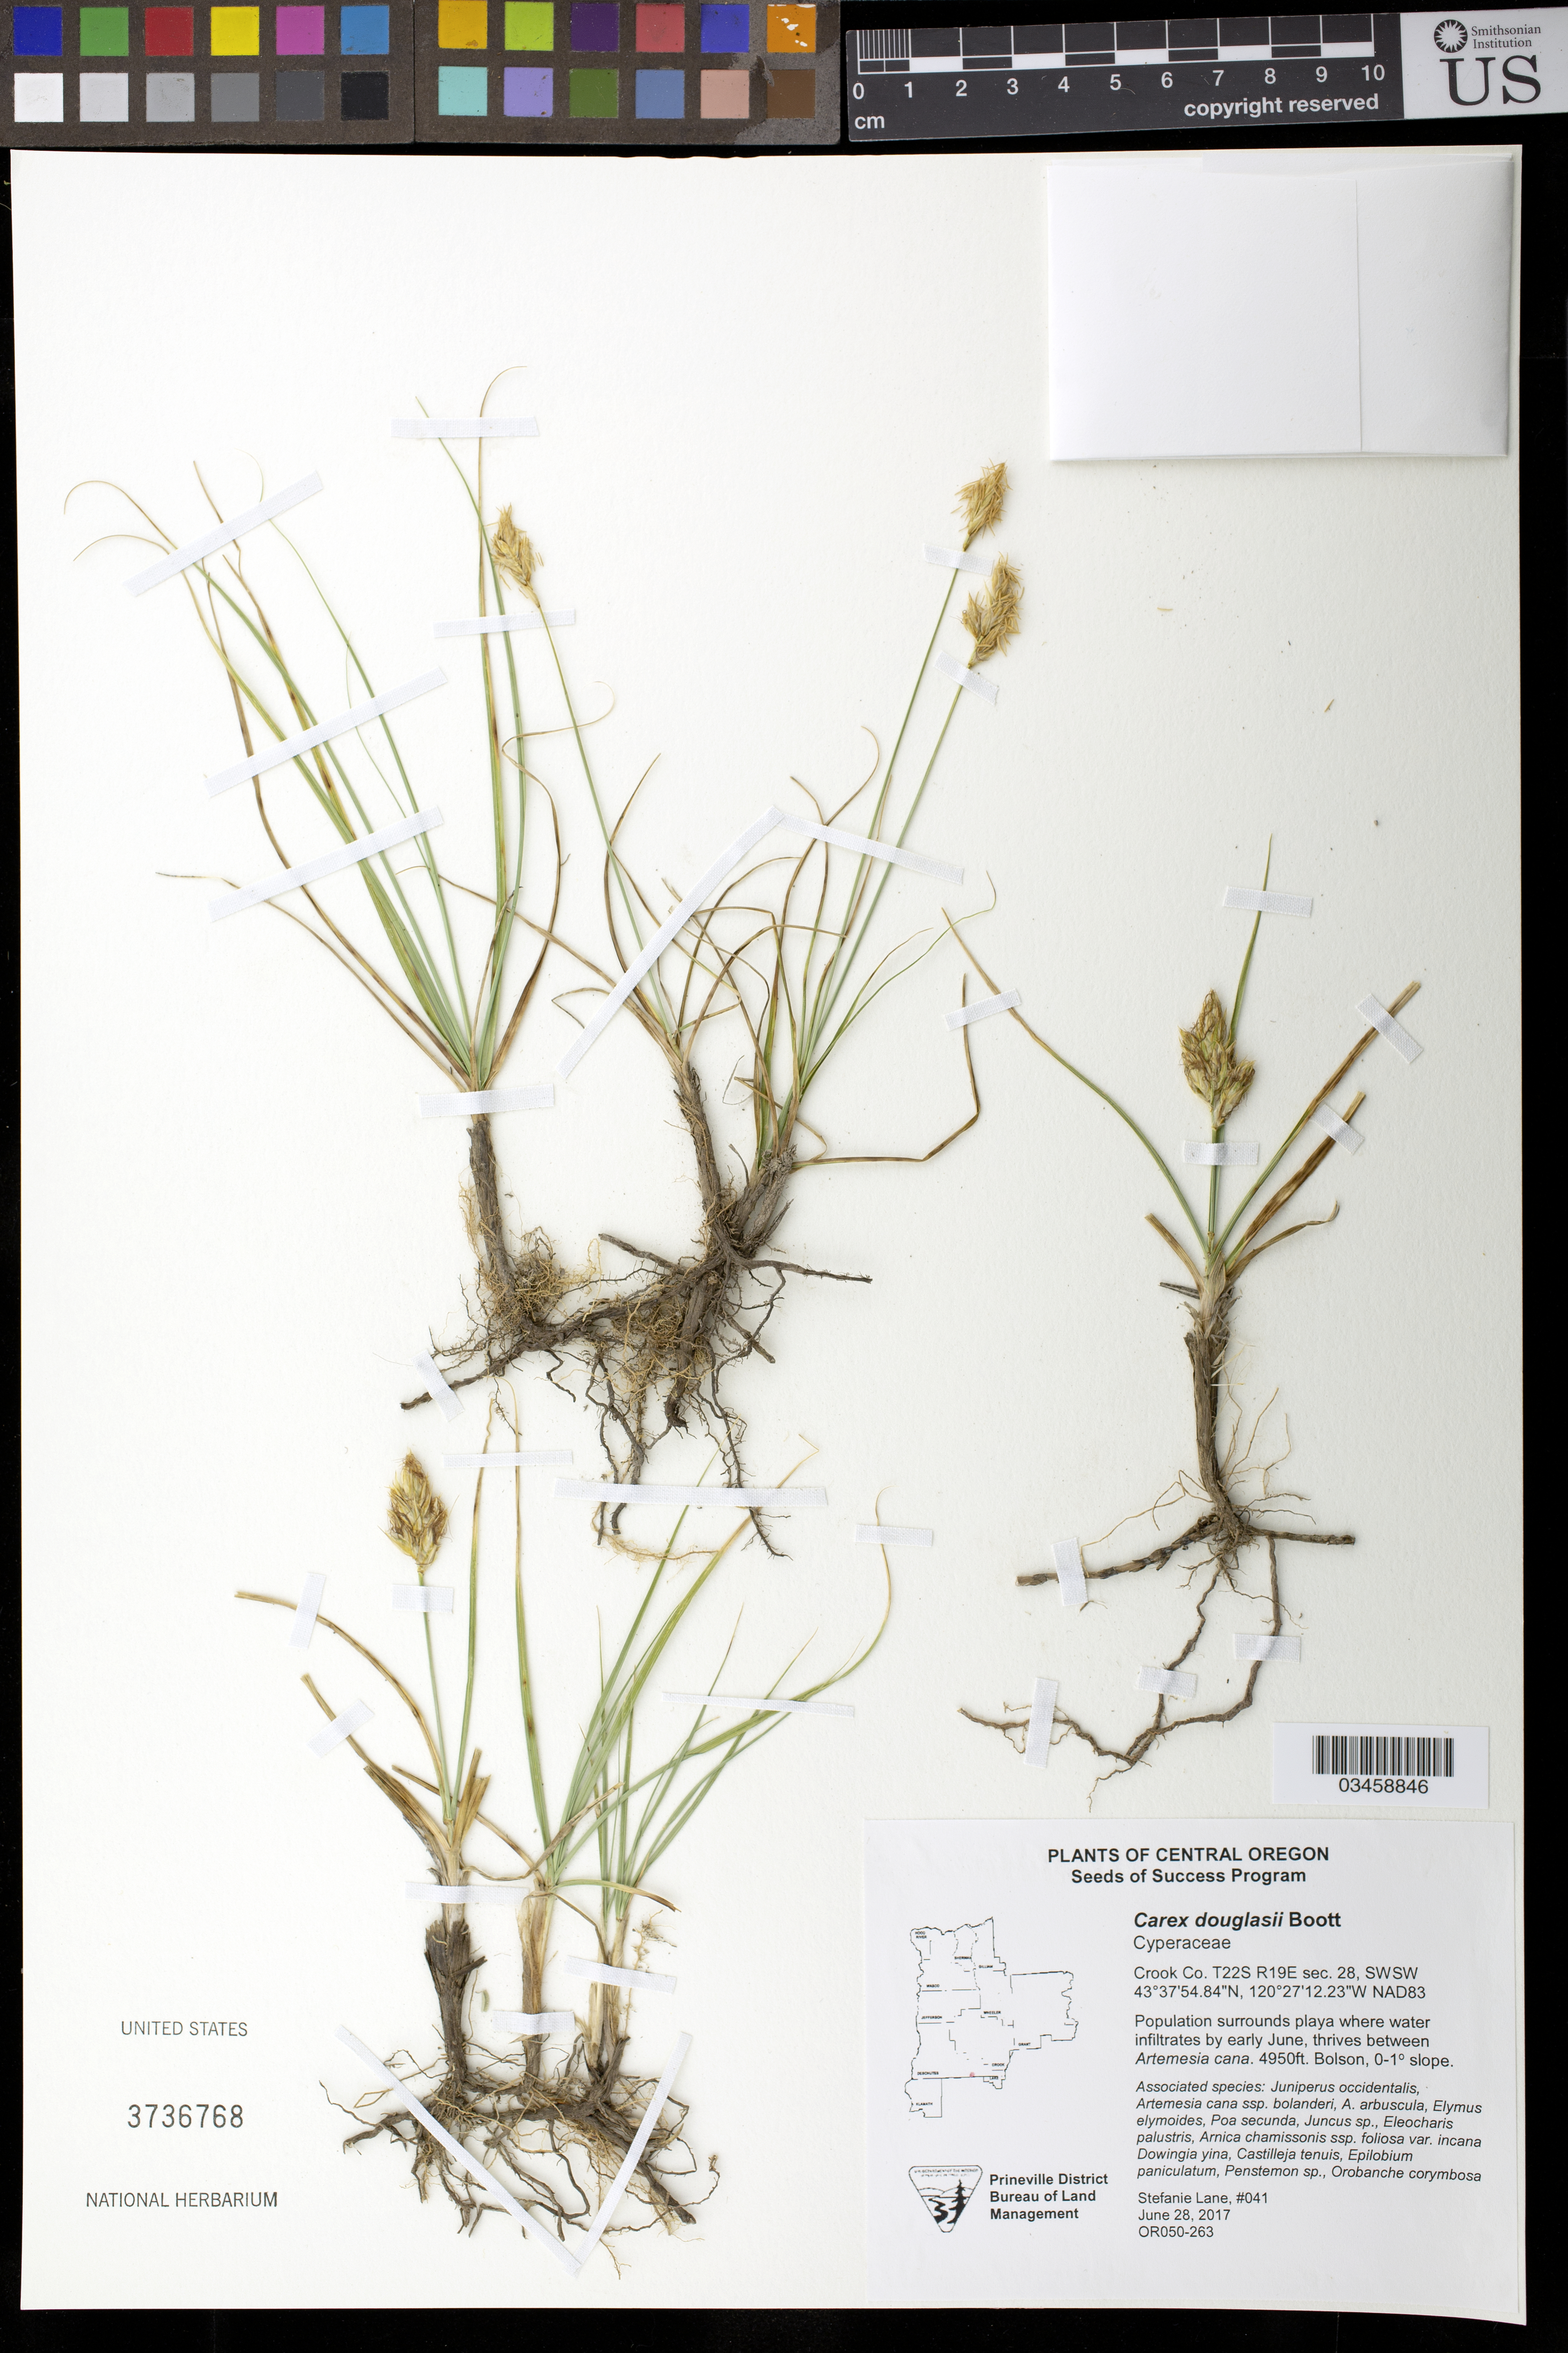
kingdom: Plantae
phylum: Tracheophyta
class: Liliopsida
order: Poales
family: Cyperaceae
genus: Carex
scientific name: Carex douglasii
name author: Boott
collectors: S. Lane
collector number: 041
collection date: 2017-06-28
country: United States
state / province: Oregon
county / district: Crook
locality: T22S R19E, sec. 28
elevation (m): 1509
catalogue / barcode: US 3736768